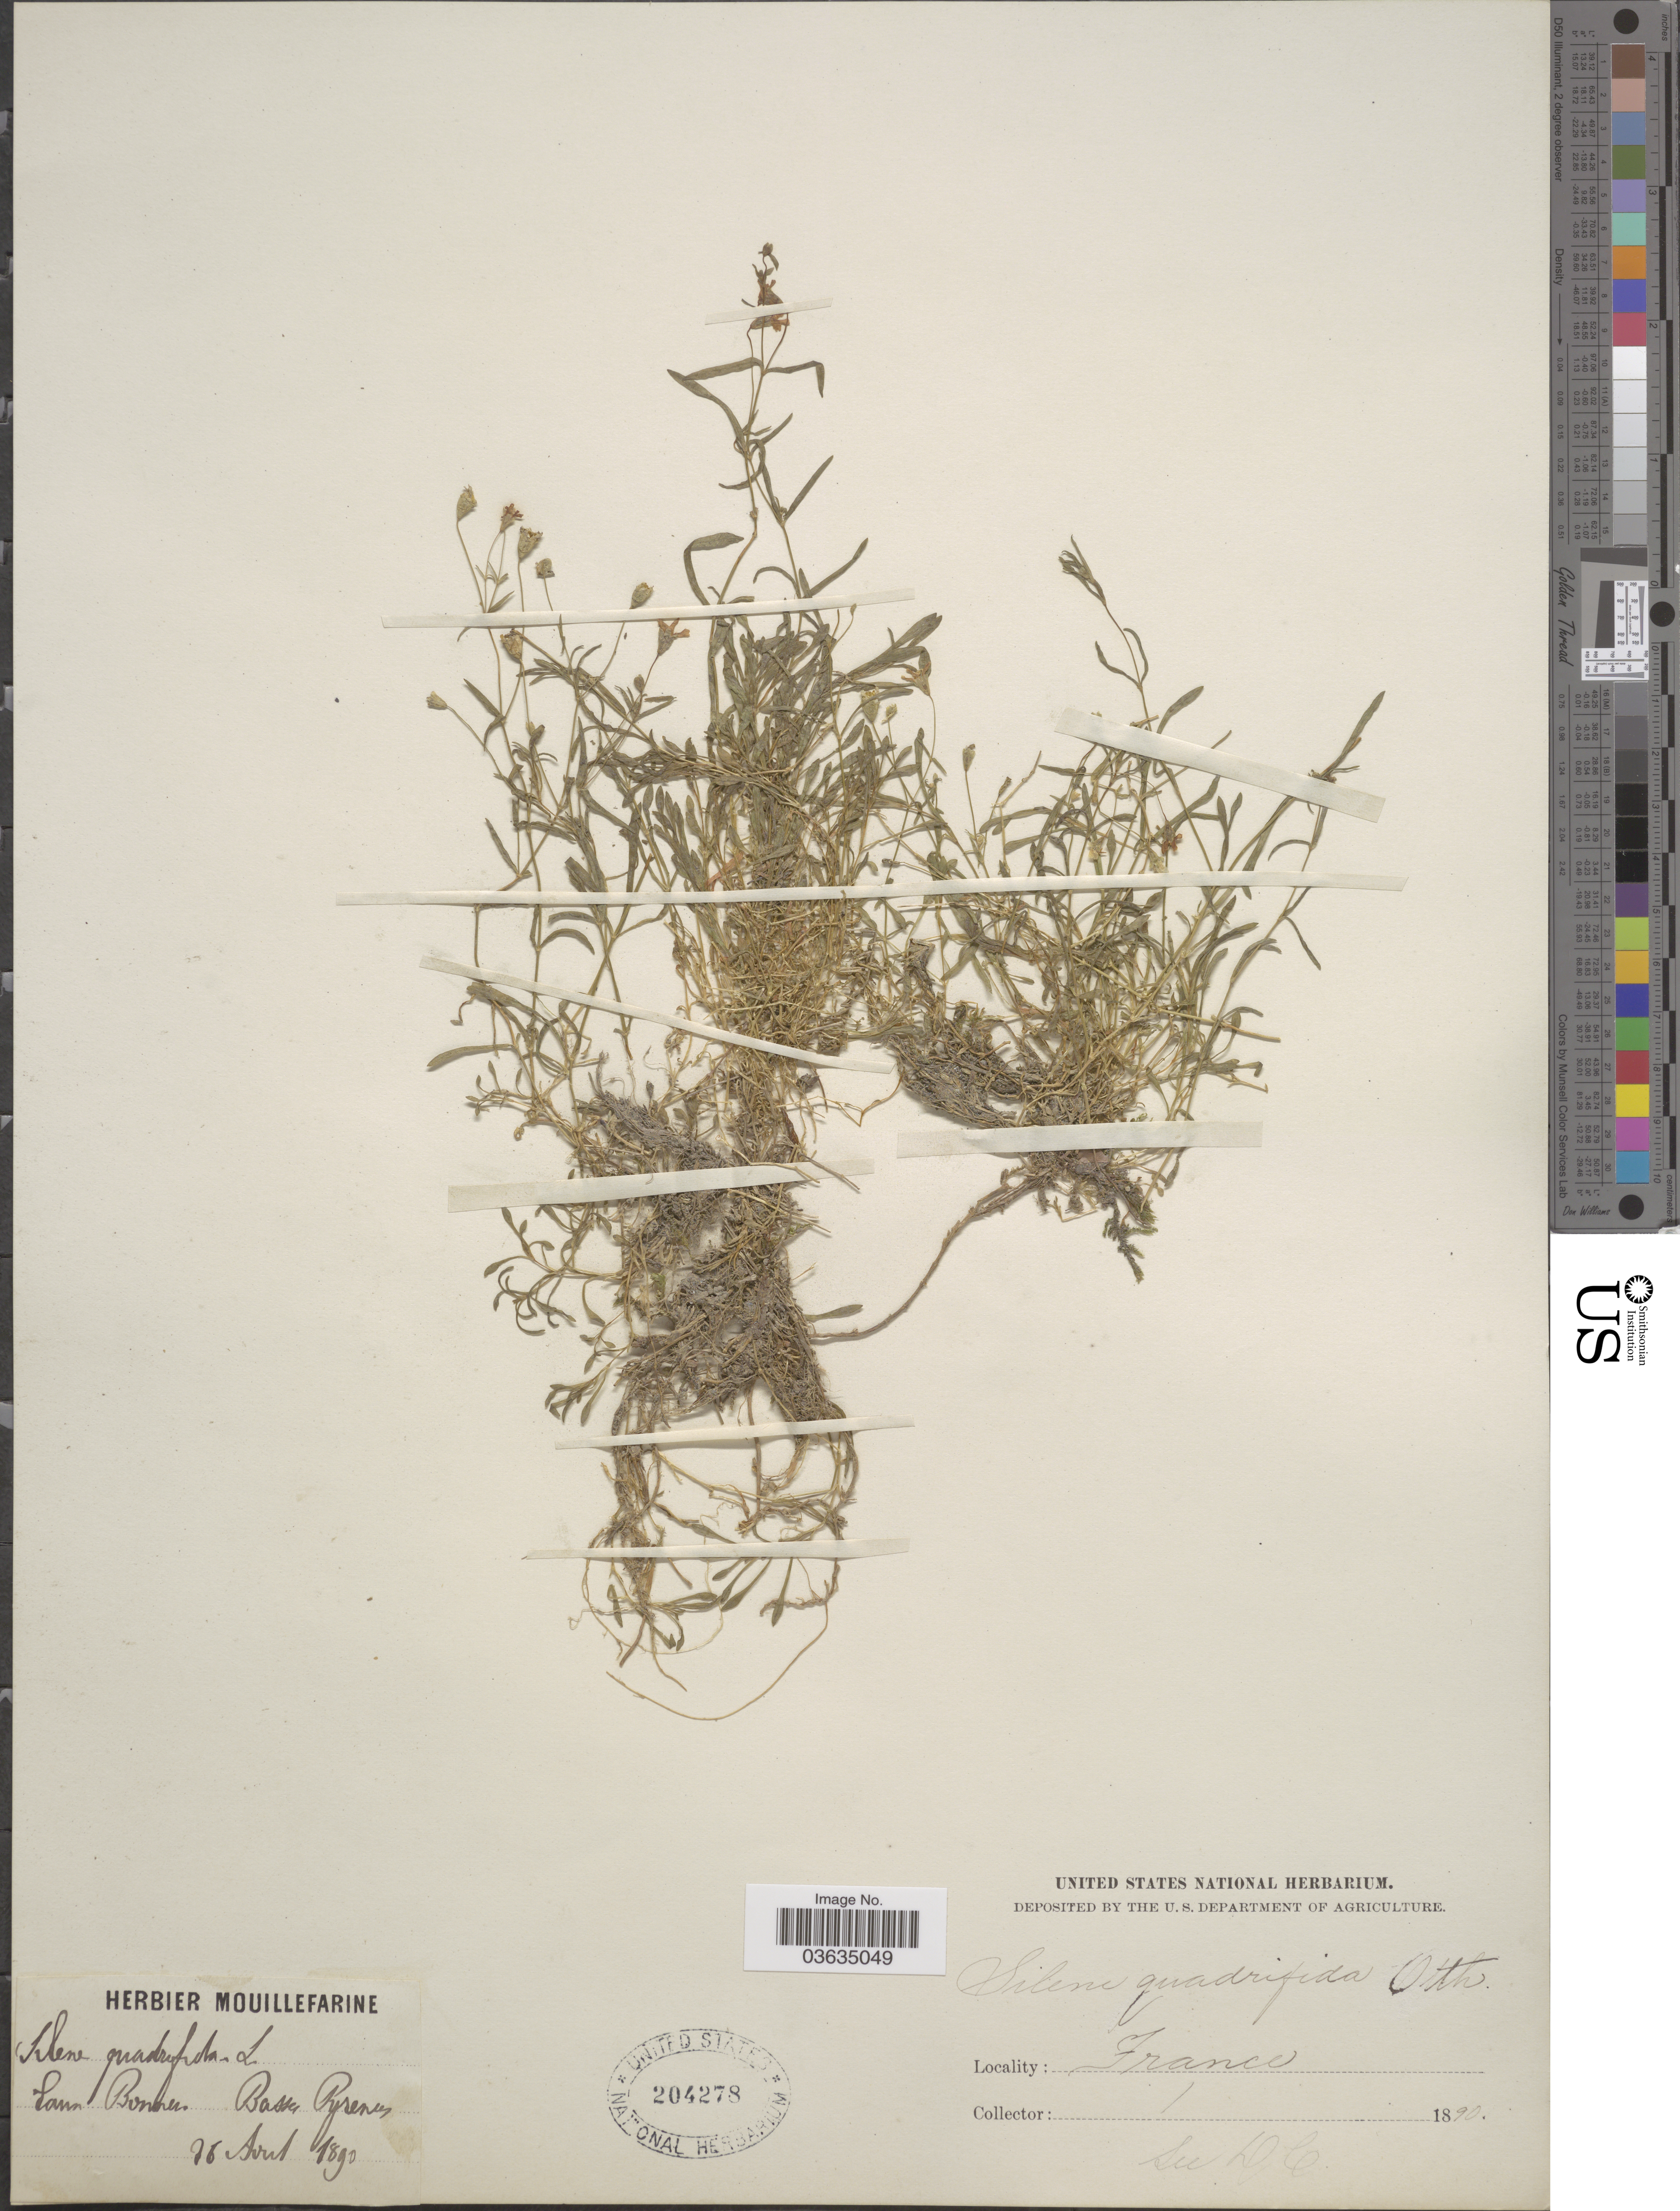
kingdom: Plantae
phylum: Tracheophyta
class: Magnoliopsida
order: Caryophyllales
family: Caryophyllaceae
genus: Heliosperma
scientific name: Heliosperma quadrifidum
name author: Rchb.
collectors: ex herb. Mouillefarine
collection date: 1890-08-26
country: France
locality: Eaux Bonnes, Basses Pyrenees.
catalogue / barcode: US 204278